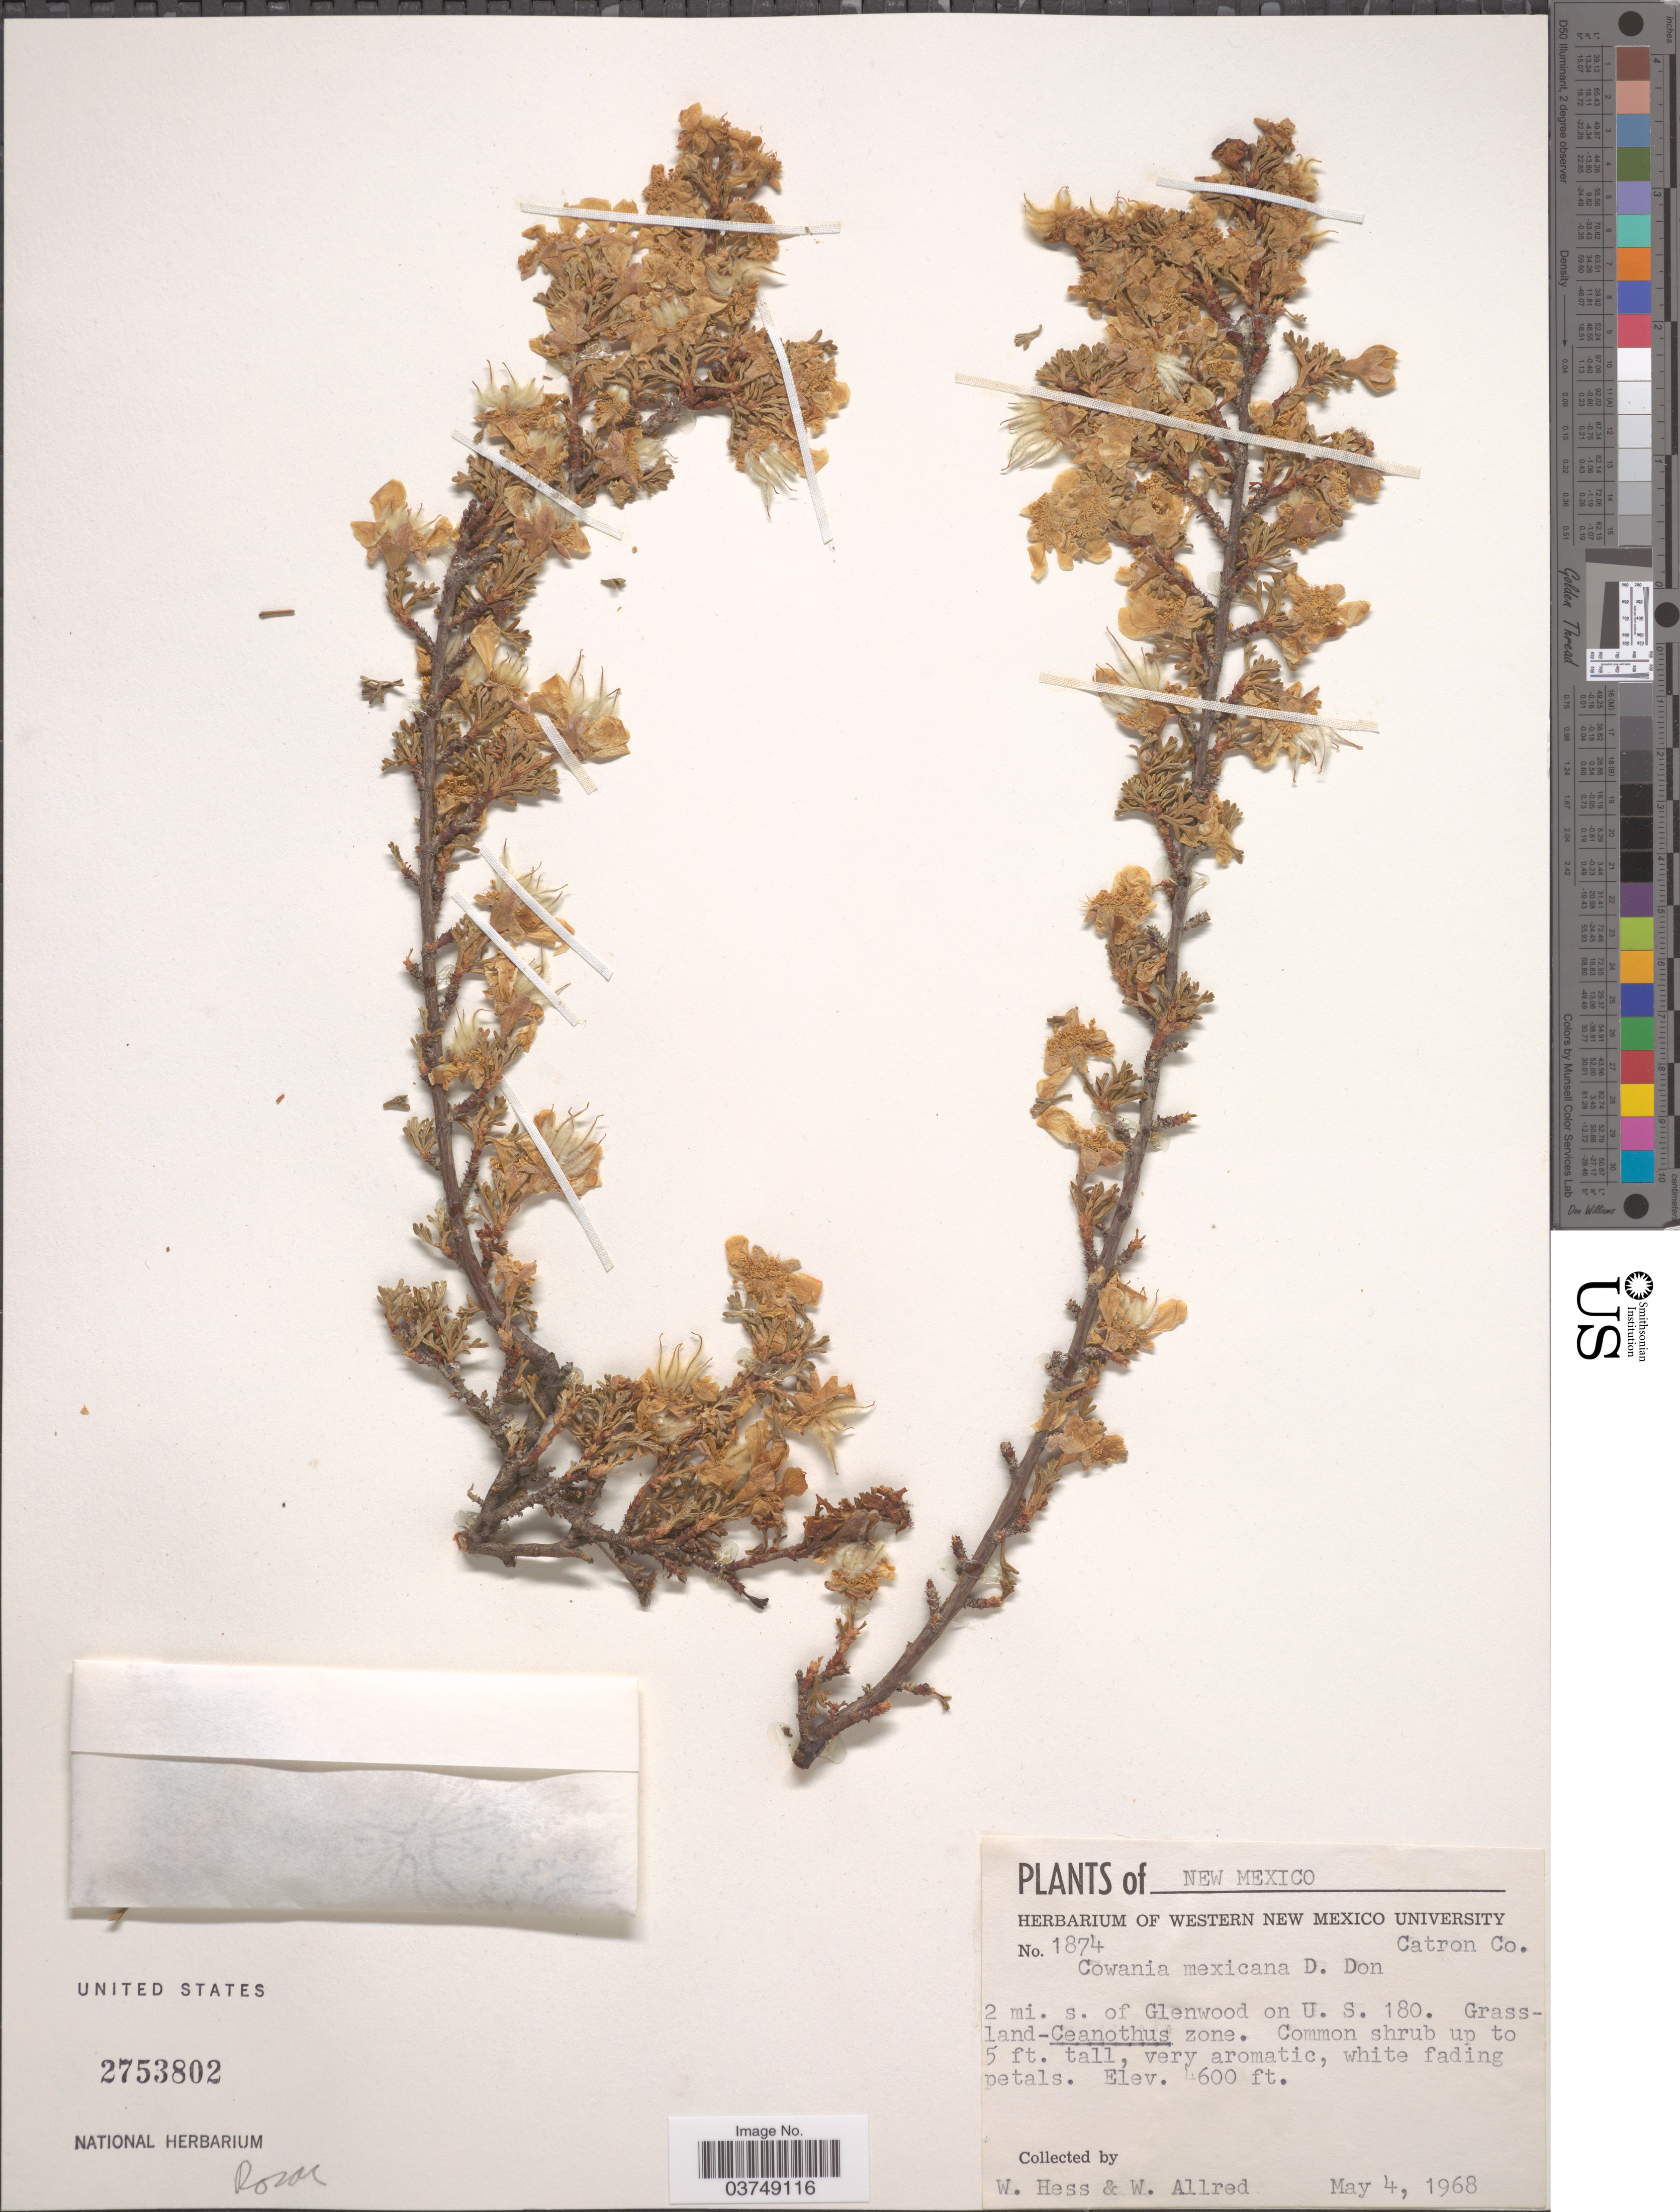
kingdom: Plantae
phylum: Tracheophyta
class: Magnoliopsida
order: Rosales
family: Rosaceae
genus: Purshia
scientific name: Purshia stansburyana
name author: (Torr.) Henrickson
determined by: Strong, Mark T., (BOT), Smithsonian Institution - National Museum of Natural History (UNITED STATES)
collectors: W. Hess & W. Allred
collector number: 1874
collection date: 1968-05-04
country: United States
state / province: New Mexico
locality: Catron Co. 2 mi. s. of Glenwood on U.S. 180. Grassland-Ceanothus zone.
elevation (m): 1402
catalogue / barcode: US 2753802